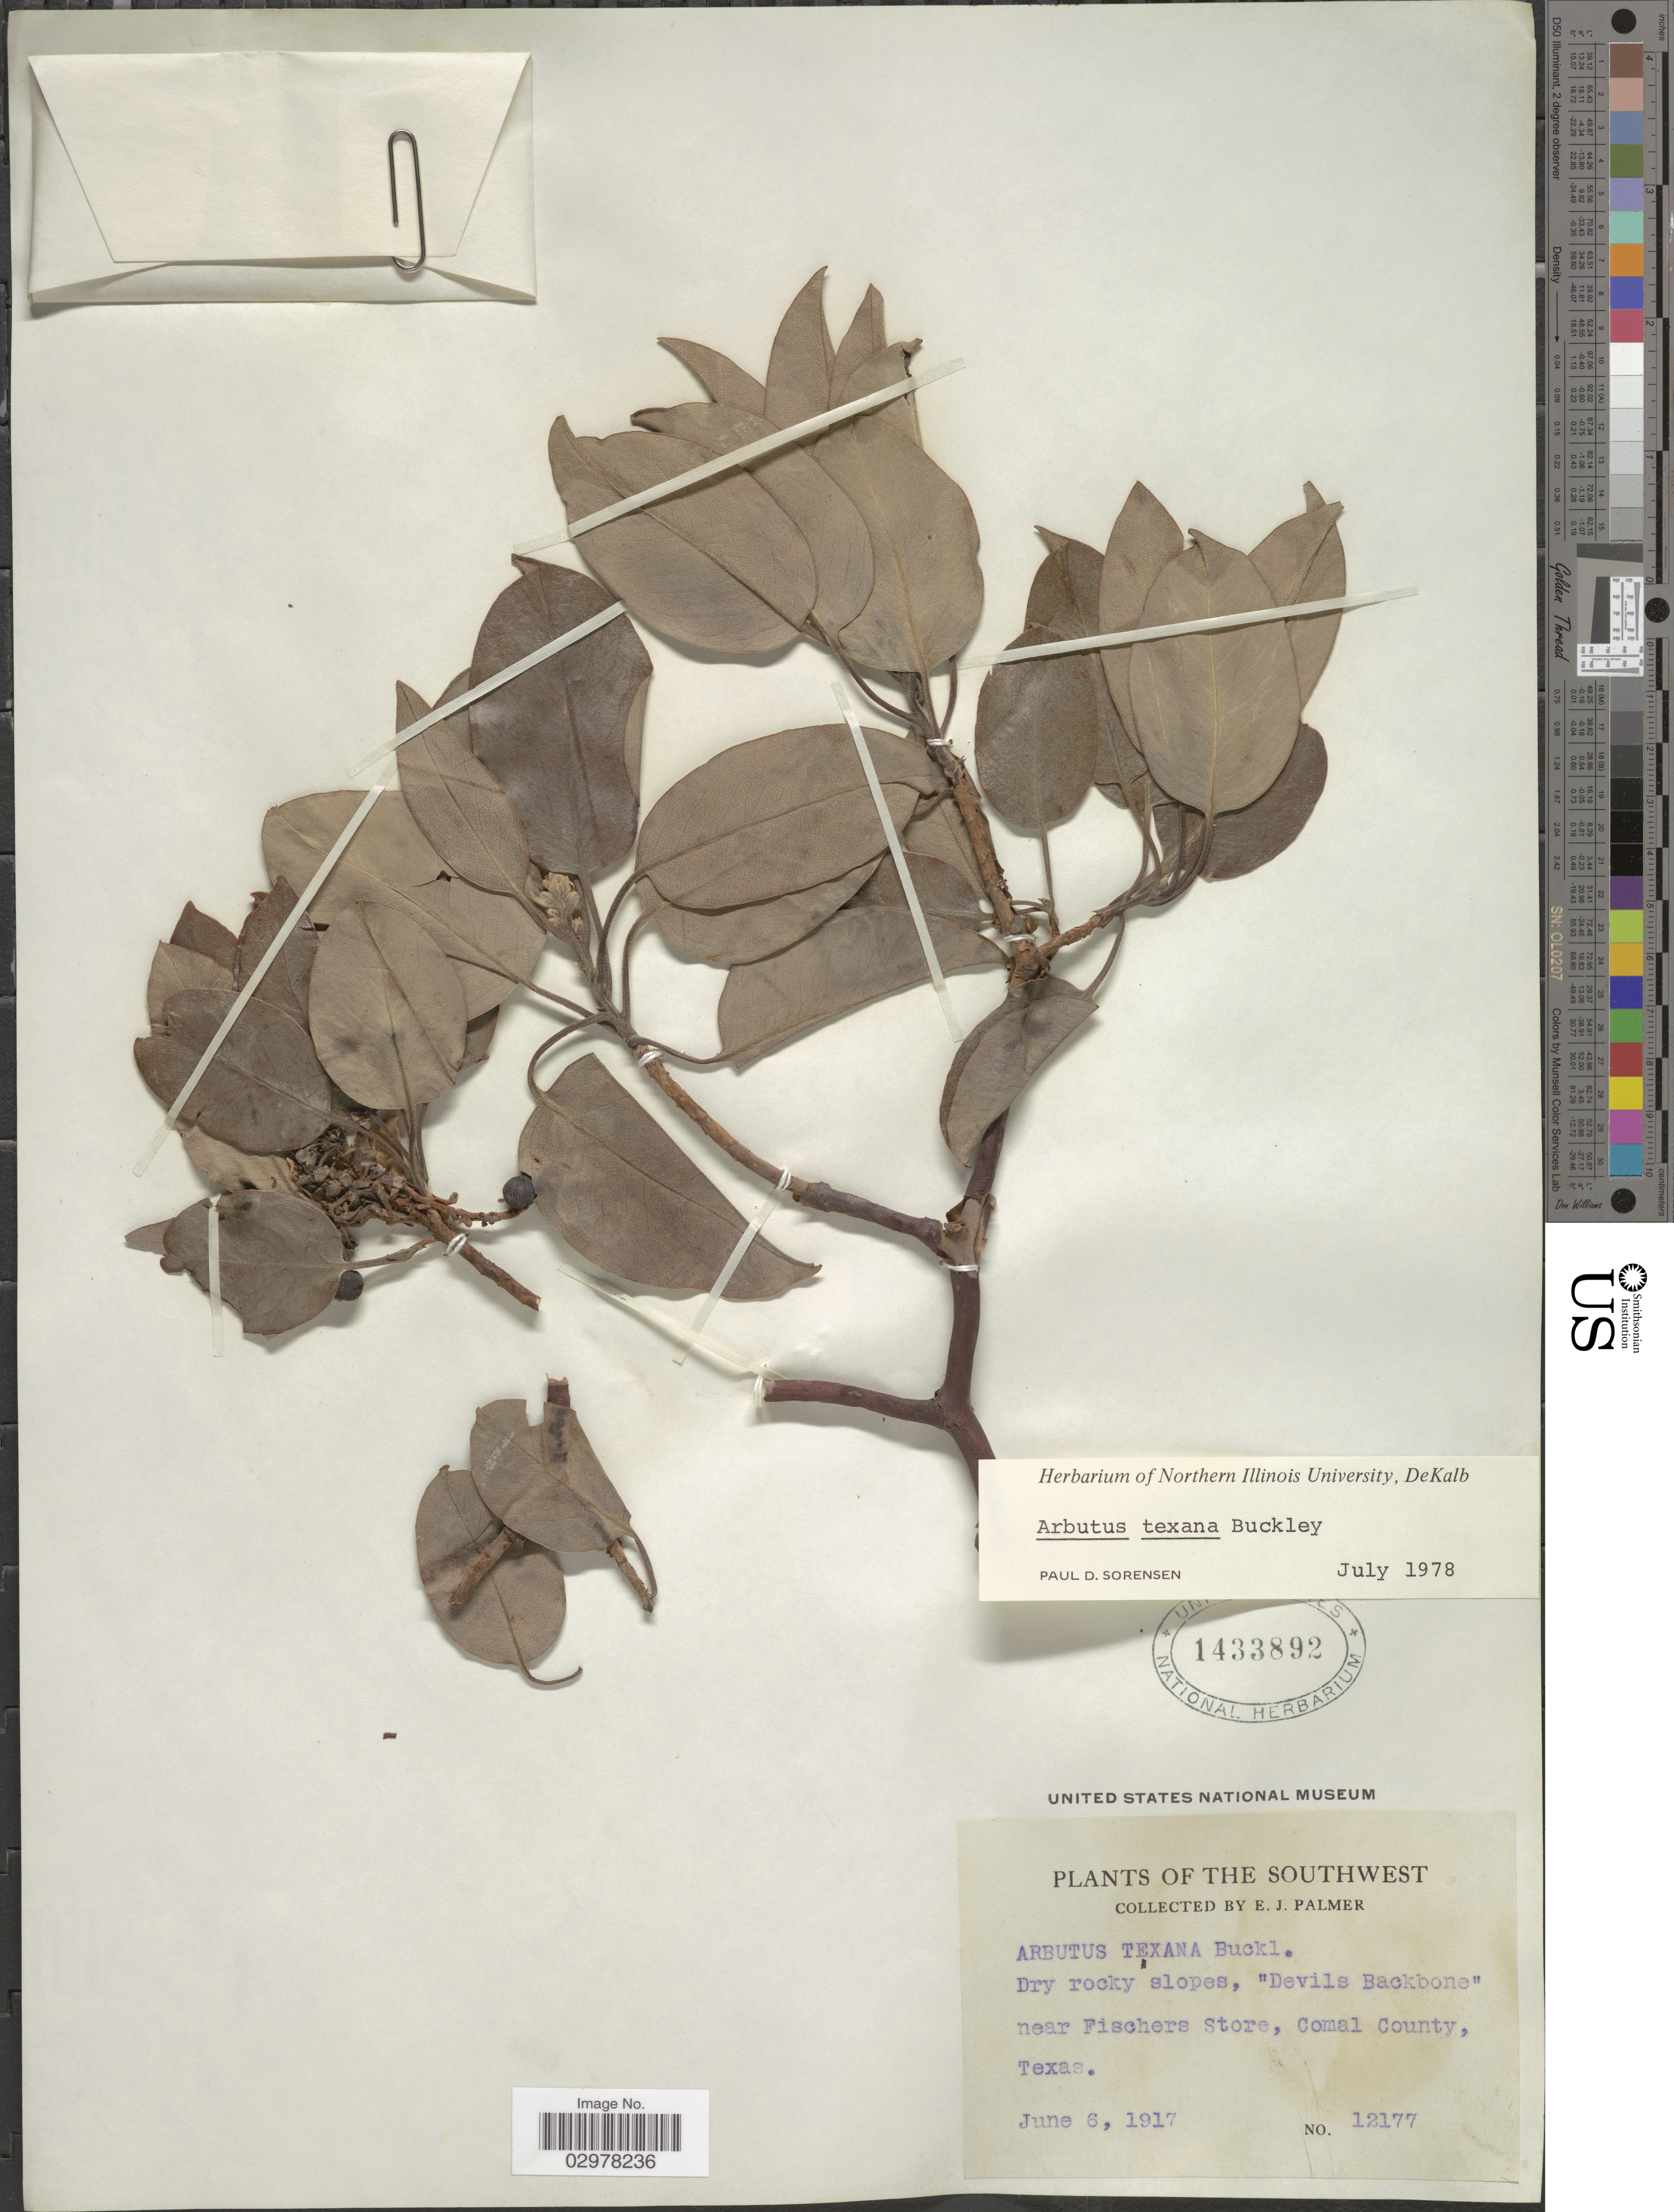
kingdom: Plantae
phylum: Tracheophyta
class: Magnoliopsida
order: Ericales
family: Ericaceae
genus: Arbutus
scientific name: Arbutus texana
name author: Buckley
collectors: E. J. Palmer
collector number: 12177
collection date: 1917-06-06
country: United States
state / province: Texas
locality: The Southwest, Dry rocky slopes, "Devils Backbone" near Fischers store, Comal County.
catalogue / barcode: US 1433892